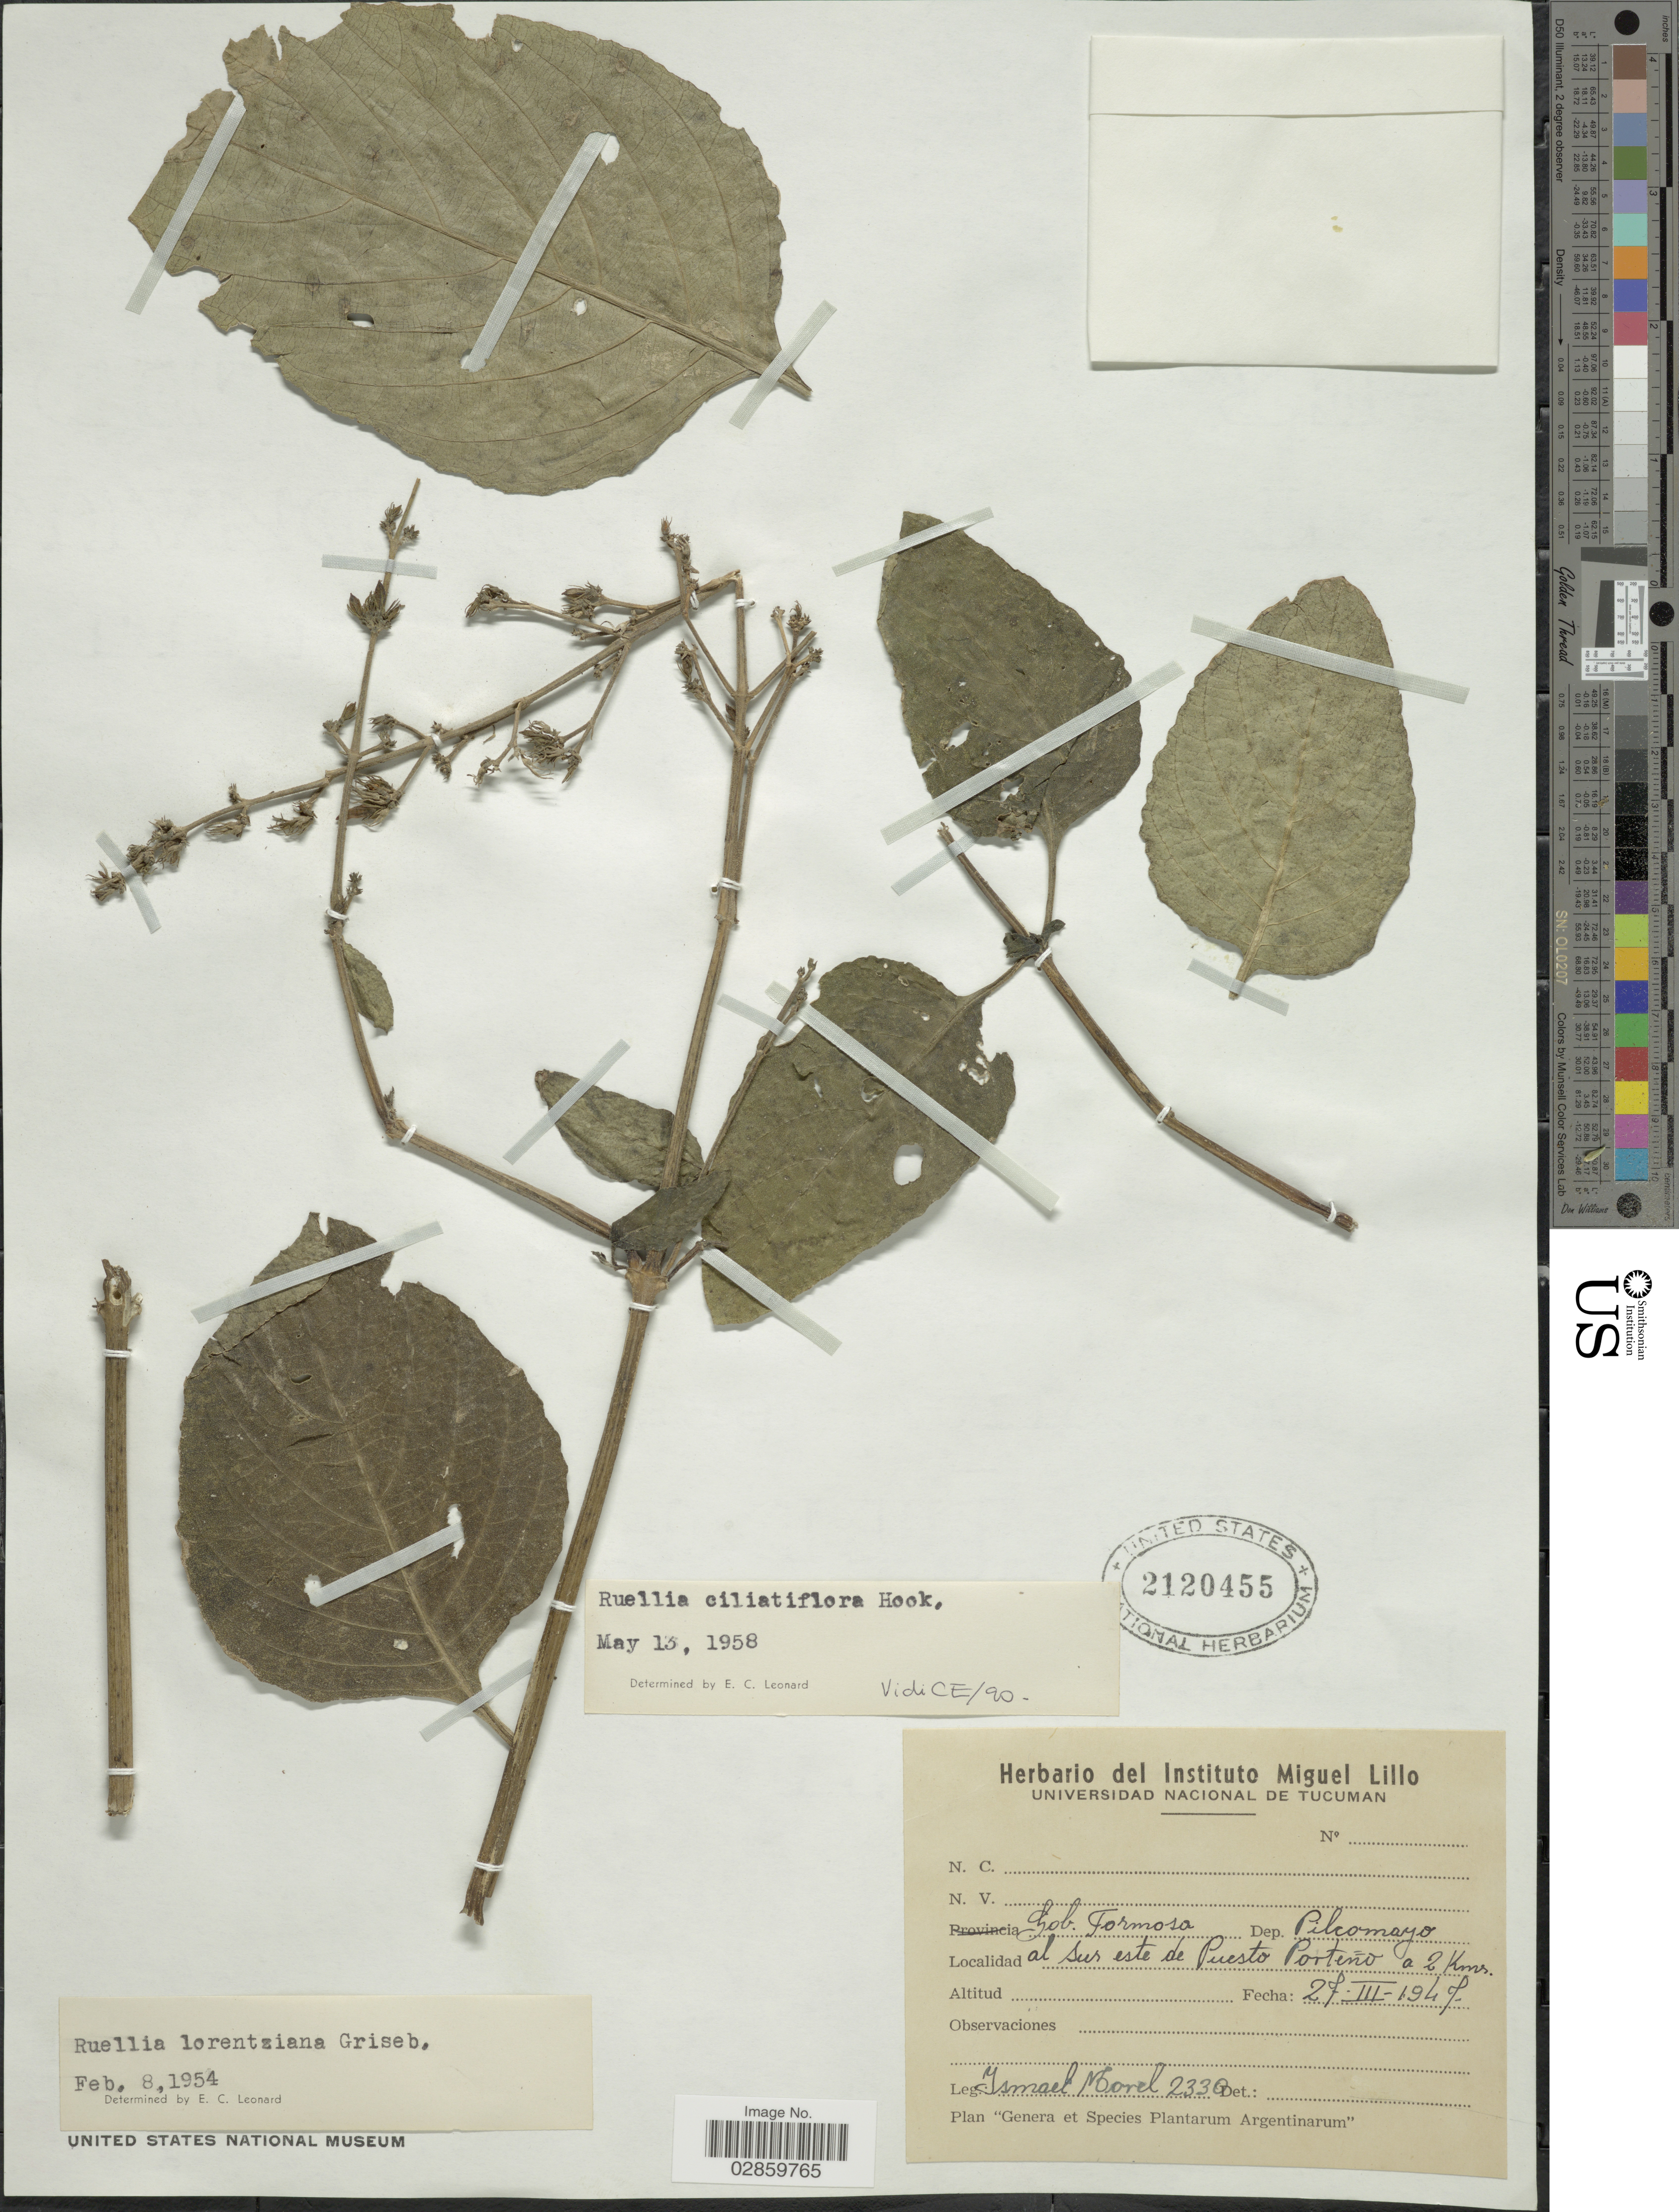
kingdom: Plantae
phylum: Tracheophyta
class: Magnoliopsida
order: Lamiales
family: Acanthaceae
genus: Ruellia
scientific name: Ruellia ciliatiflora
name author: Hook.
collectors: I. Morel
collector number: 2330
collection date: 1947-03-27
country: Argentina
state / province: Formosa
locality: Gob. Formosa. Dep. Pilcomayo. Al sur este de Puesto Porteño a 2 Kms.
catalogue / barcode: US 2120455